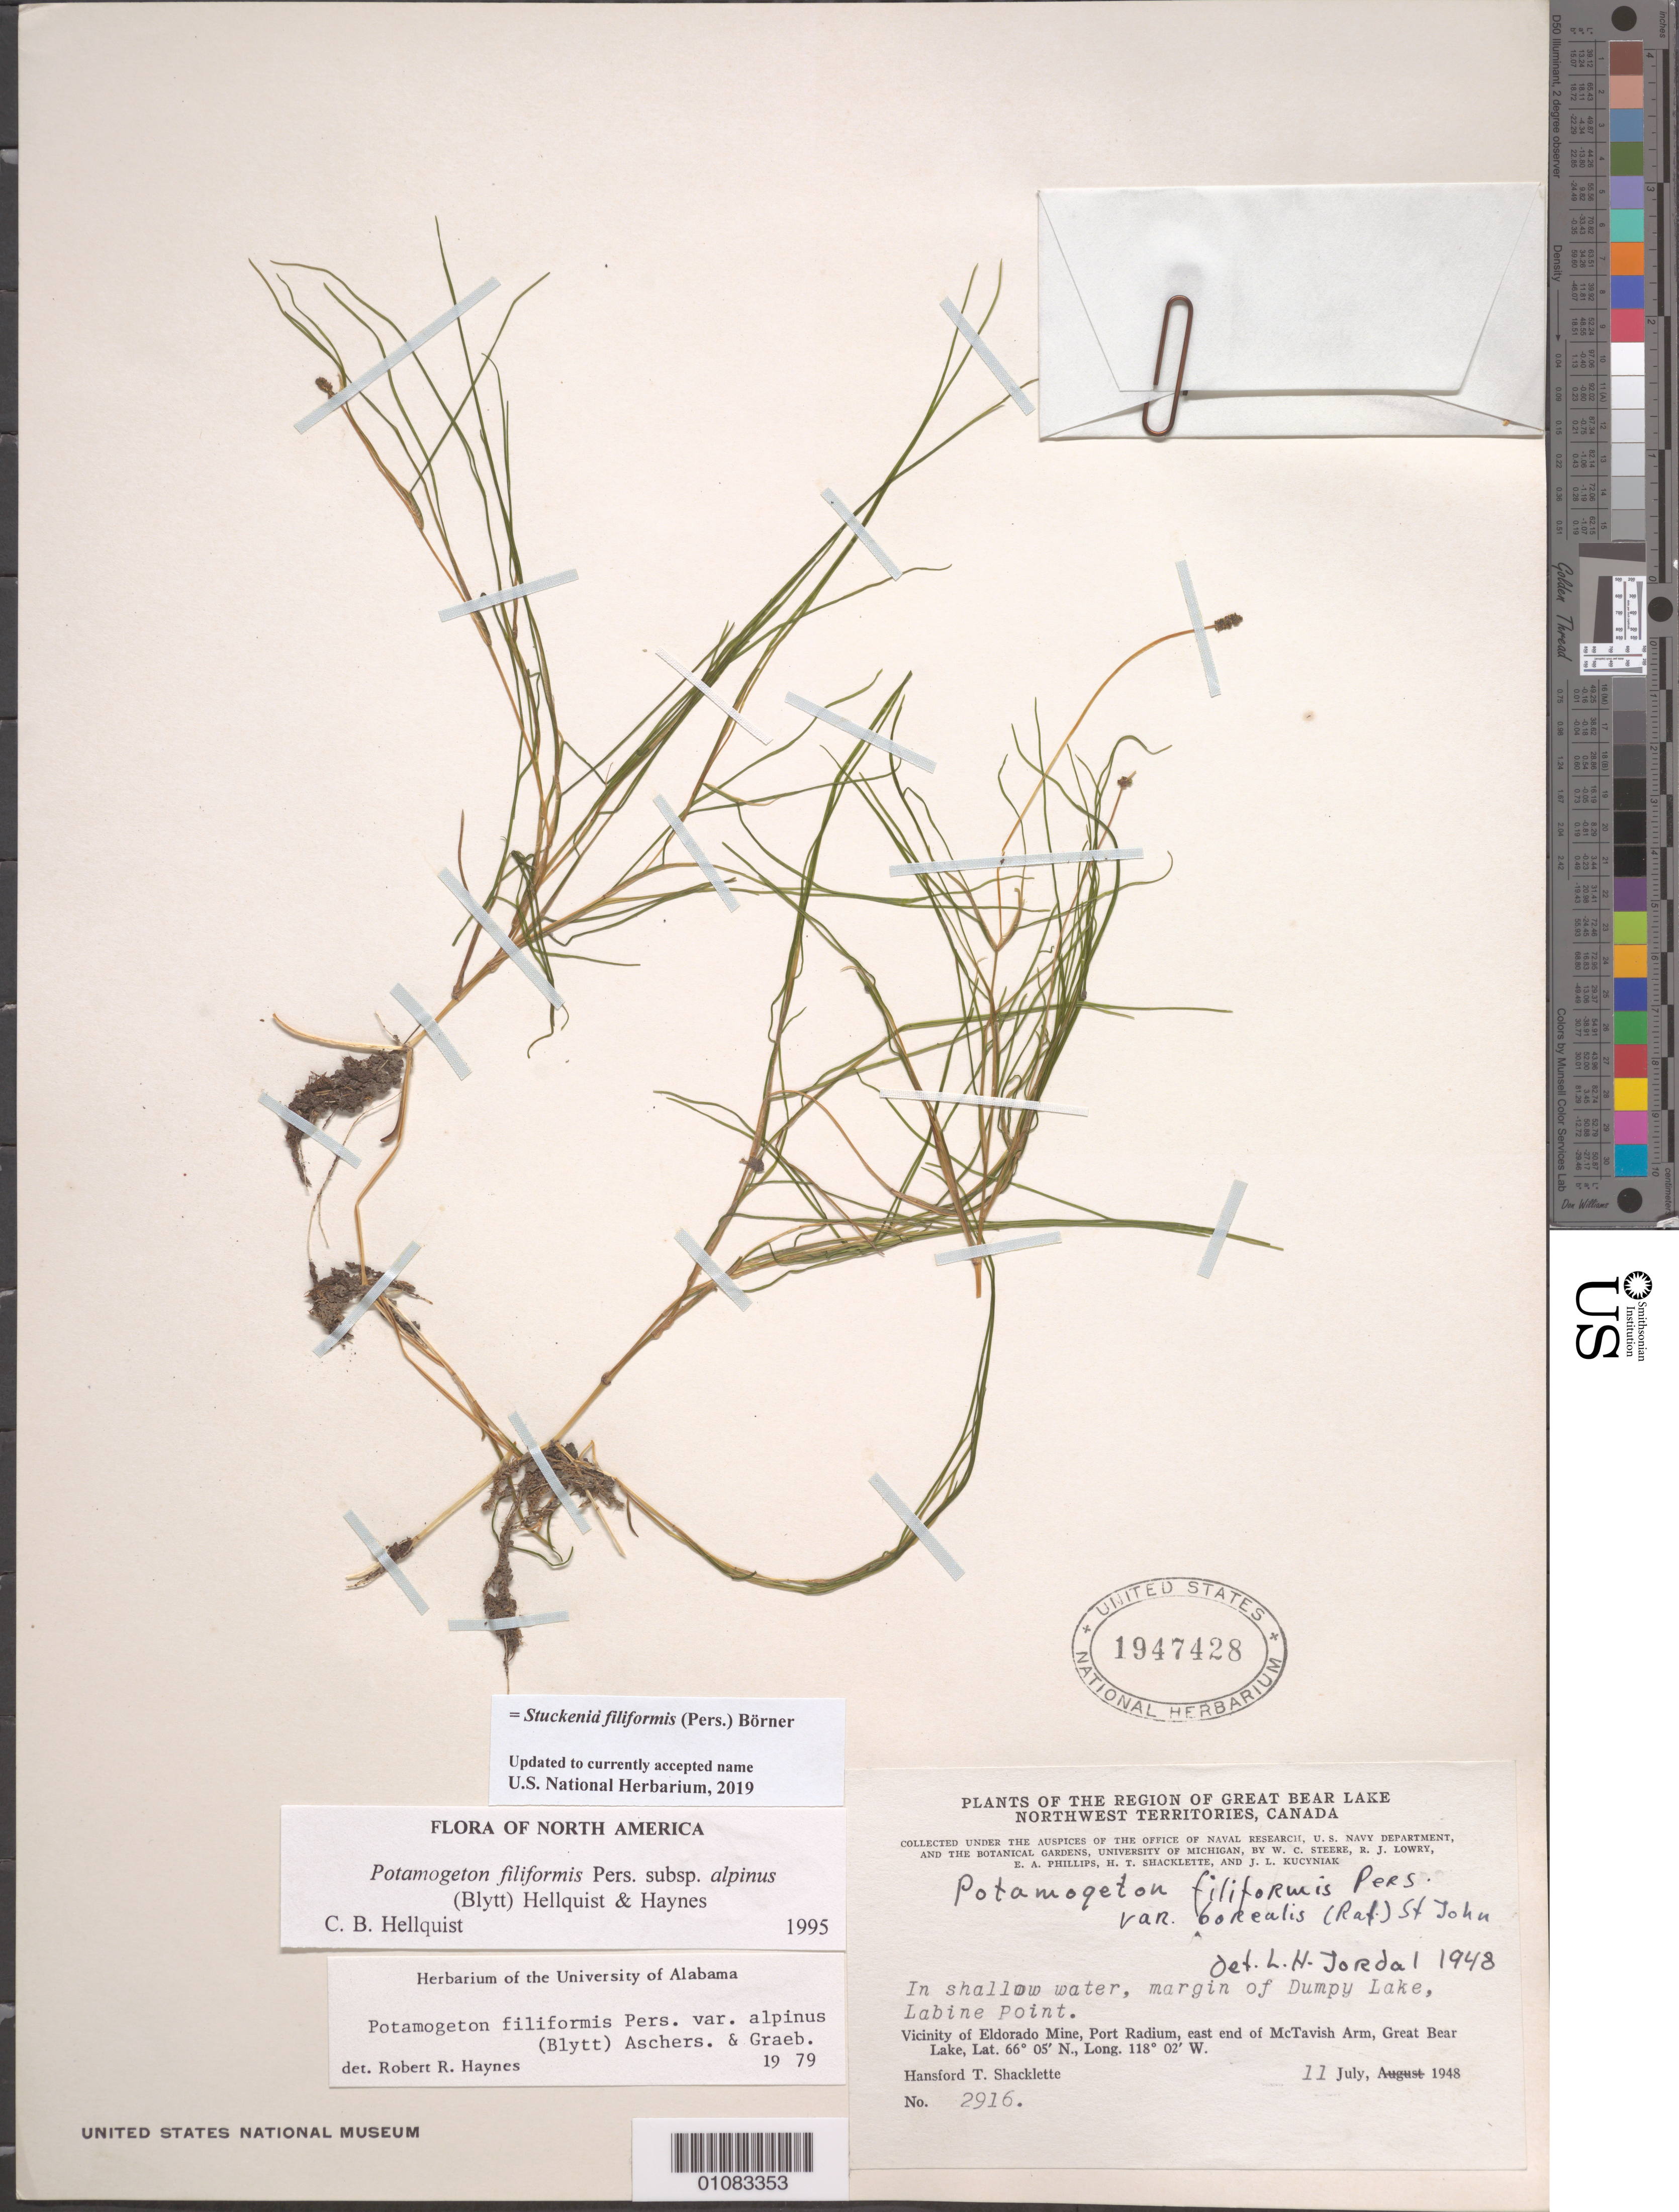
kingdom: Plantae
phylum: Tracheophyta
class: Liliopsida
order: Alismatales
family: Potamogetonaceae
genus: Stuckenia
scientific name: Stuckenia filiformis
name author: (Pers.) Börner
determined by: Strong, Mark T., (BOT), Smithsonian Institution - National Museum of Natural History (UNITED STATES)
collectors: H. Shacklette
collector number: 2916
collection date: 1948-07-11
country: Canada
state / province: Northwest Territories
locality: region of Great Bear Lake, east end of McTavish Arm, Port Radium, vicinity of Eldorado Mine, Labine Point, margin of Dumpy Lake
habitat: In shallow water.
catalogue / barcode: US 1947428